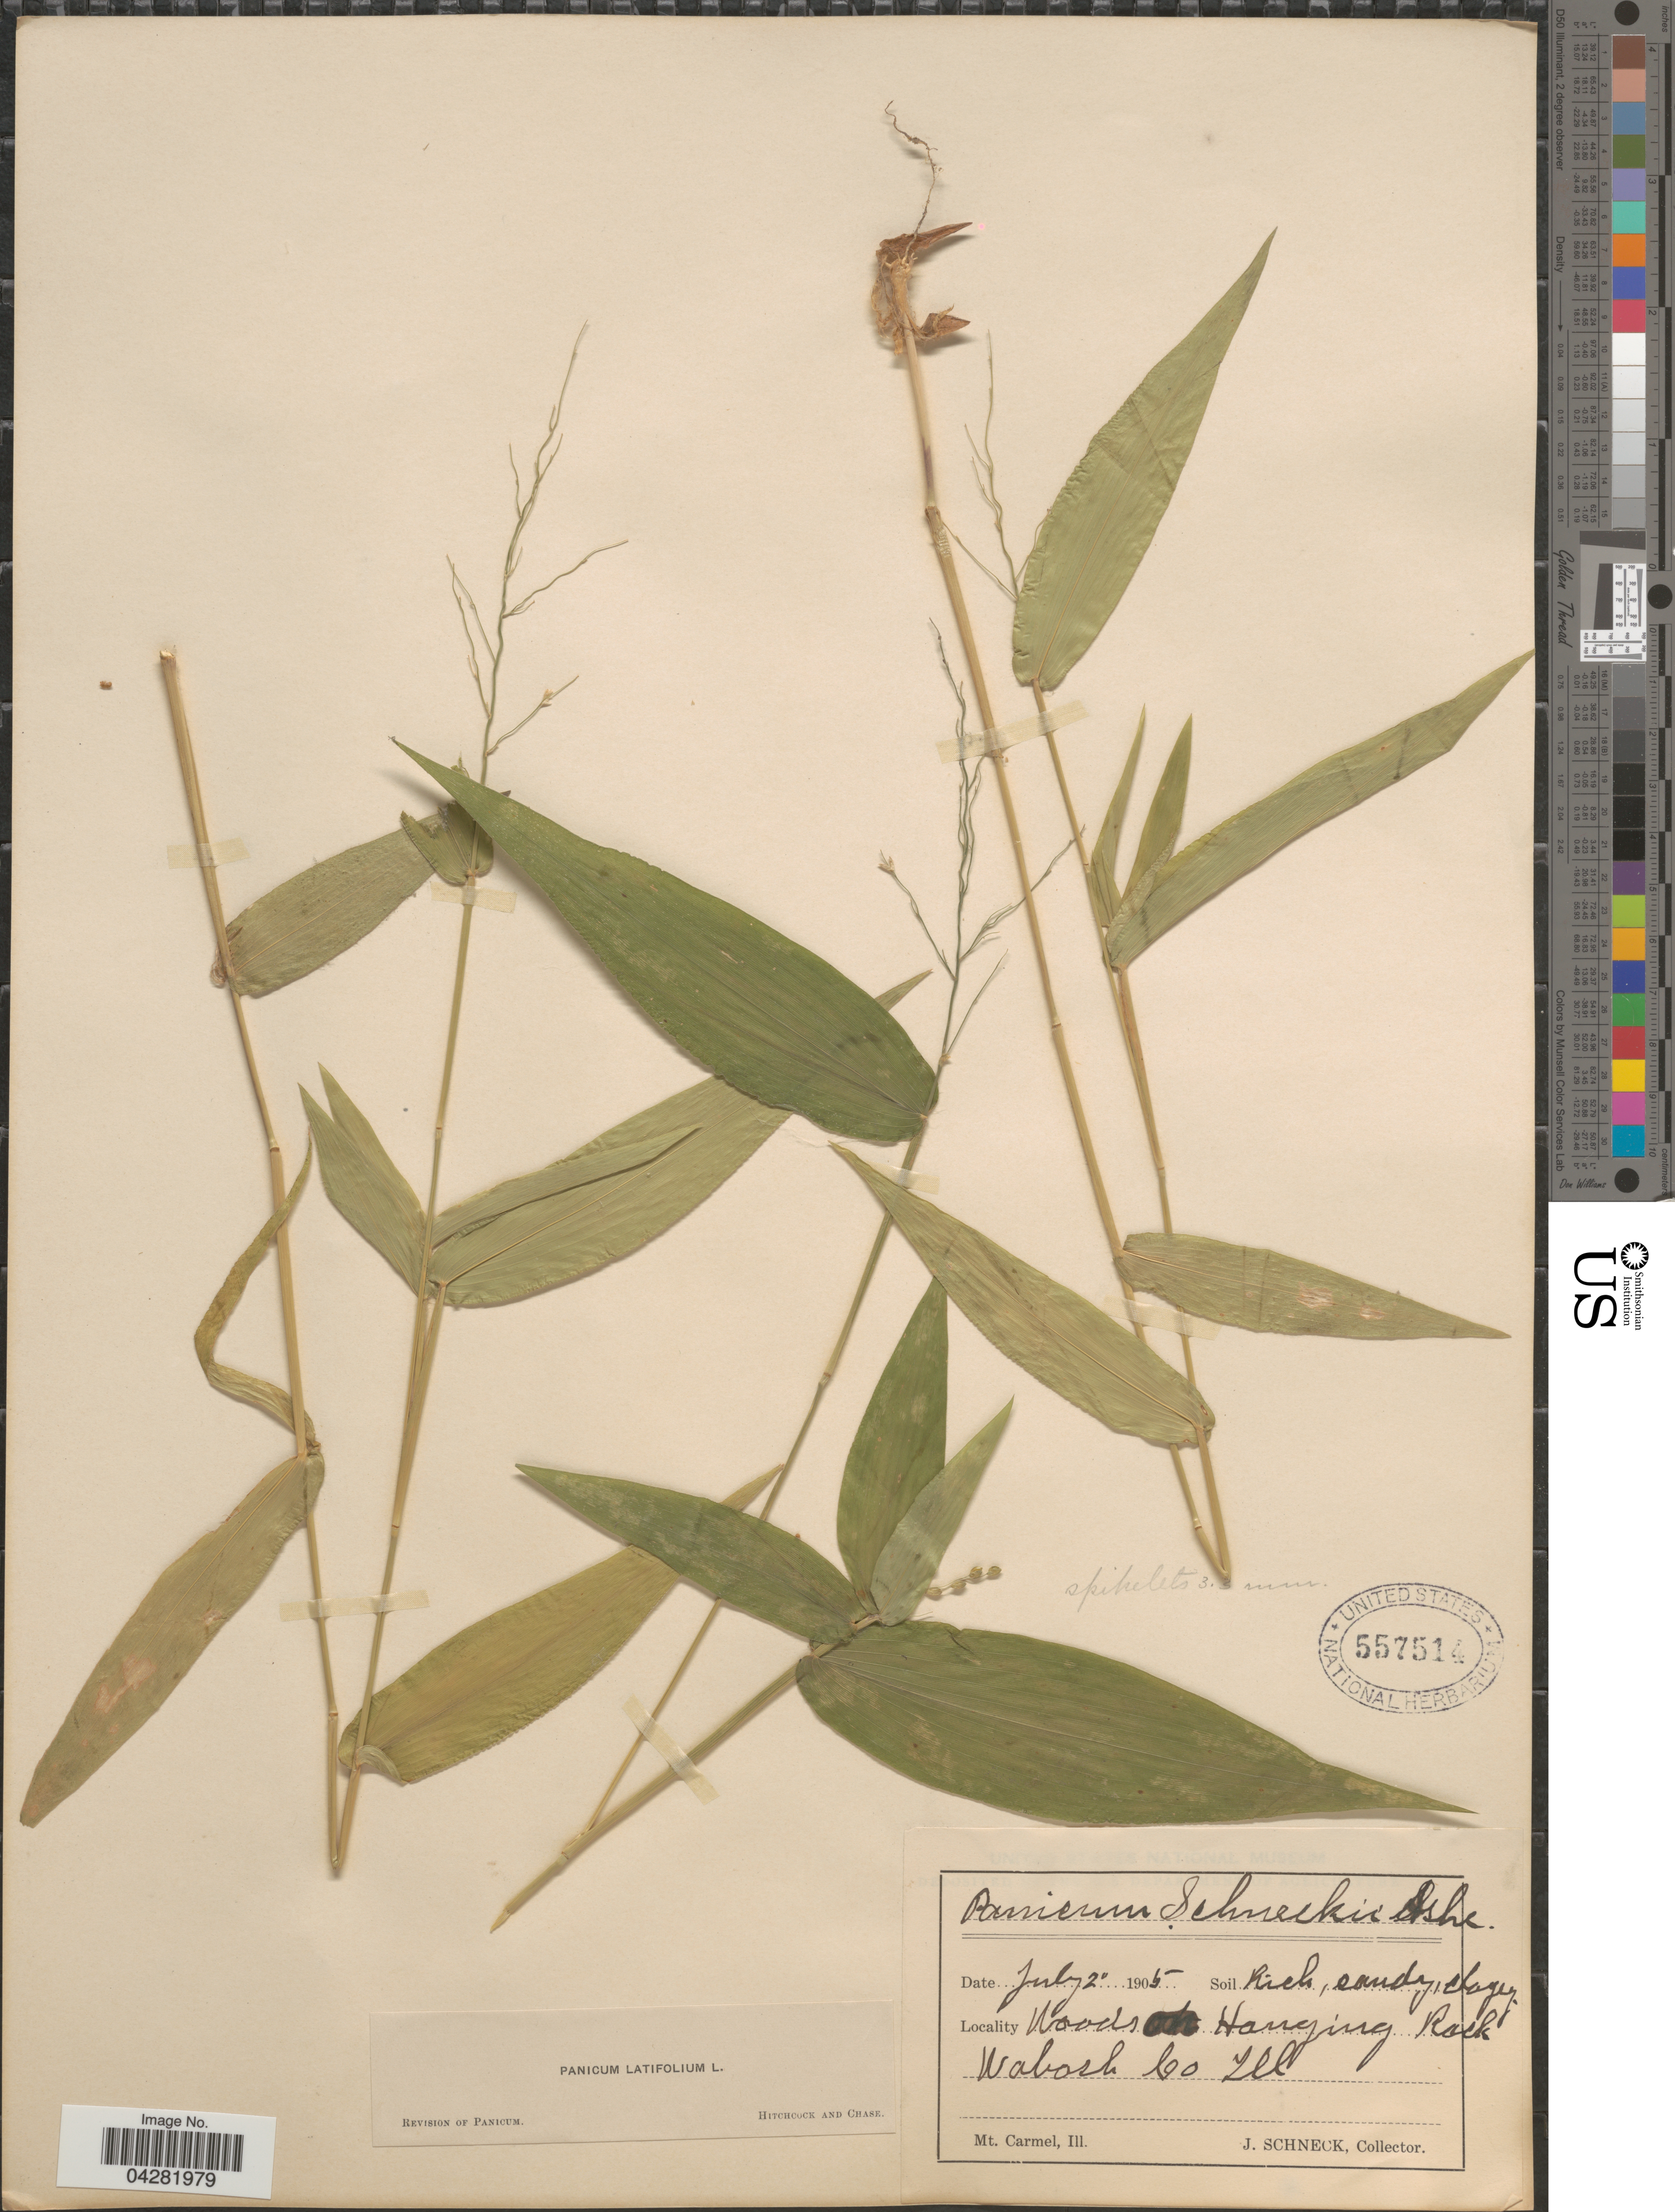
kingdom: Plantae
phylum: Tracheophyta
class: Liliopsida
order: Poales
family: Poaceae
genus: Dichanthelium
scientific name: Dichanthelium latifolium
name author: (L.) Harvill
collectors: J. Schneck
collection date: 1905-07-02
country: United States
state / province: Illinois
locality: Woods Hanging Rock. Wabash Co.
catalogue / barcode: US 557514